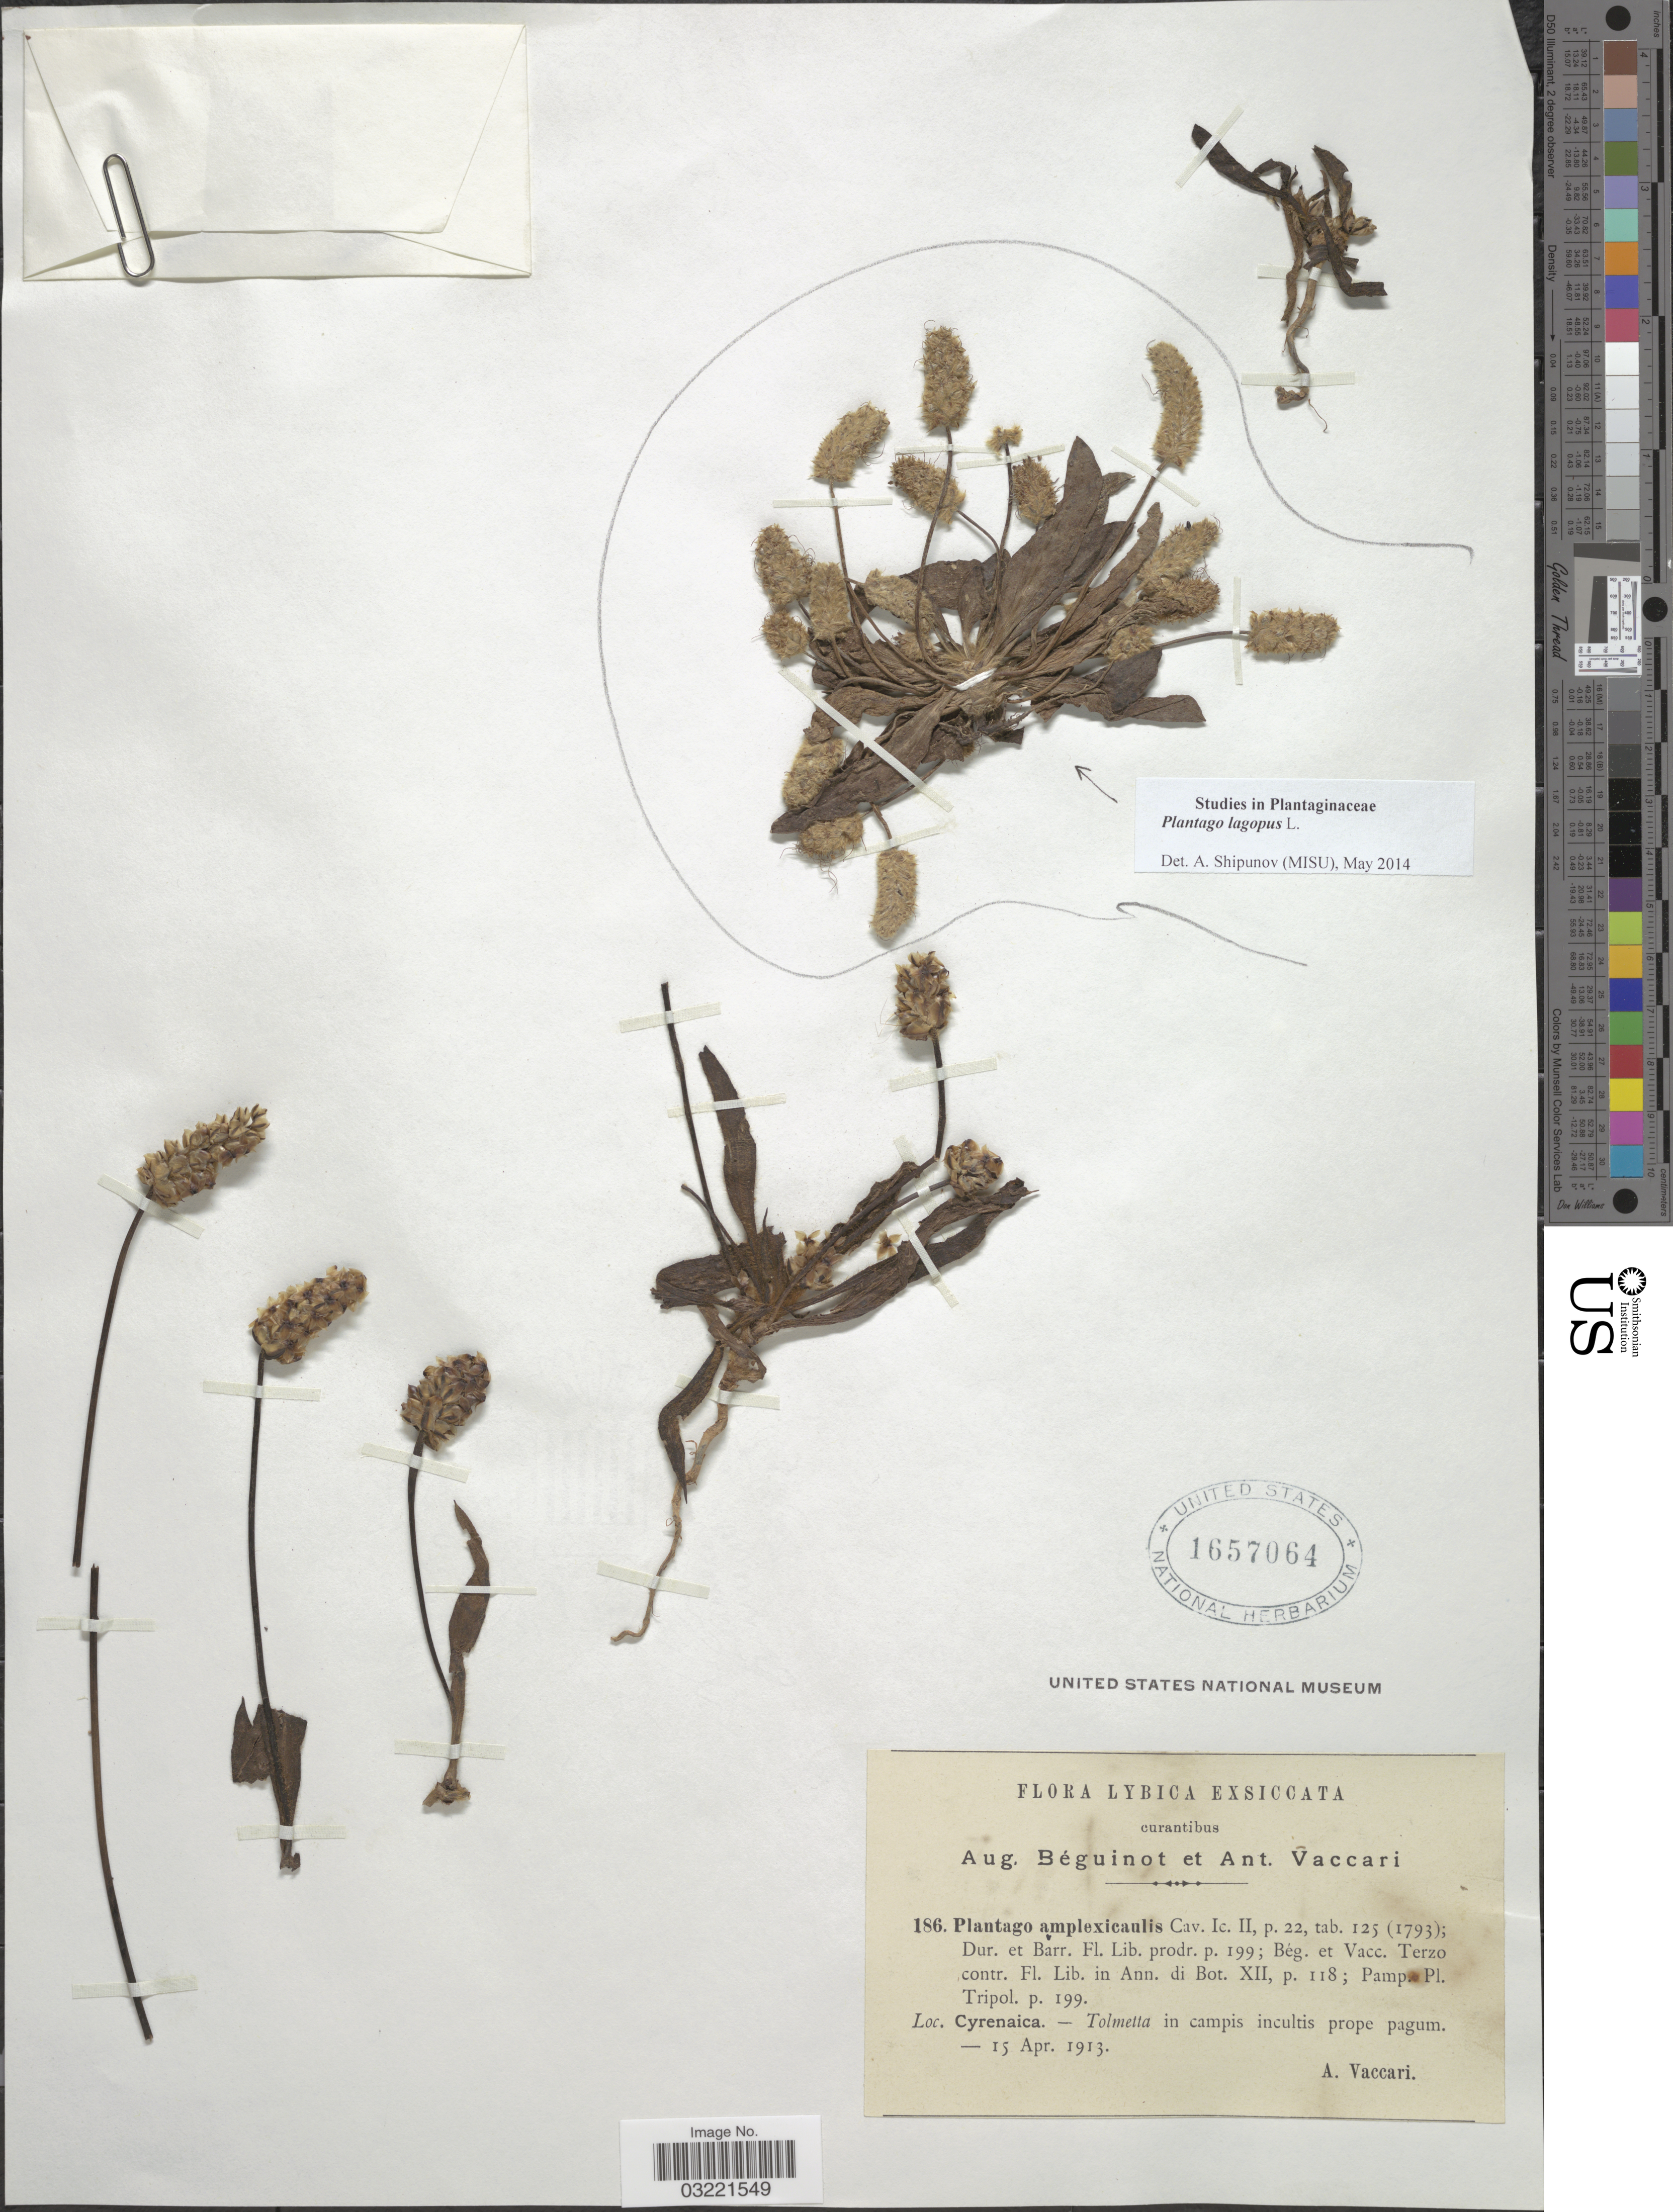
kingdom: Plantae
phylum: Tracheophyta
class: Magnoliopsida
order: Lamiales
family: Plantaginaceae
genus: Plantago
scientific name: Plantago lagopus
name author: L.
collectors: A. Vaccari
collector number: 186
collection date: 1913-04-15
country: Libya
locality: Lybica. Cyrenaica - Tolmetta.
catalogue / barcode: US 1657064